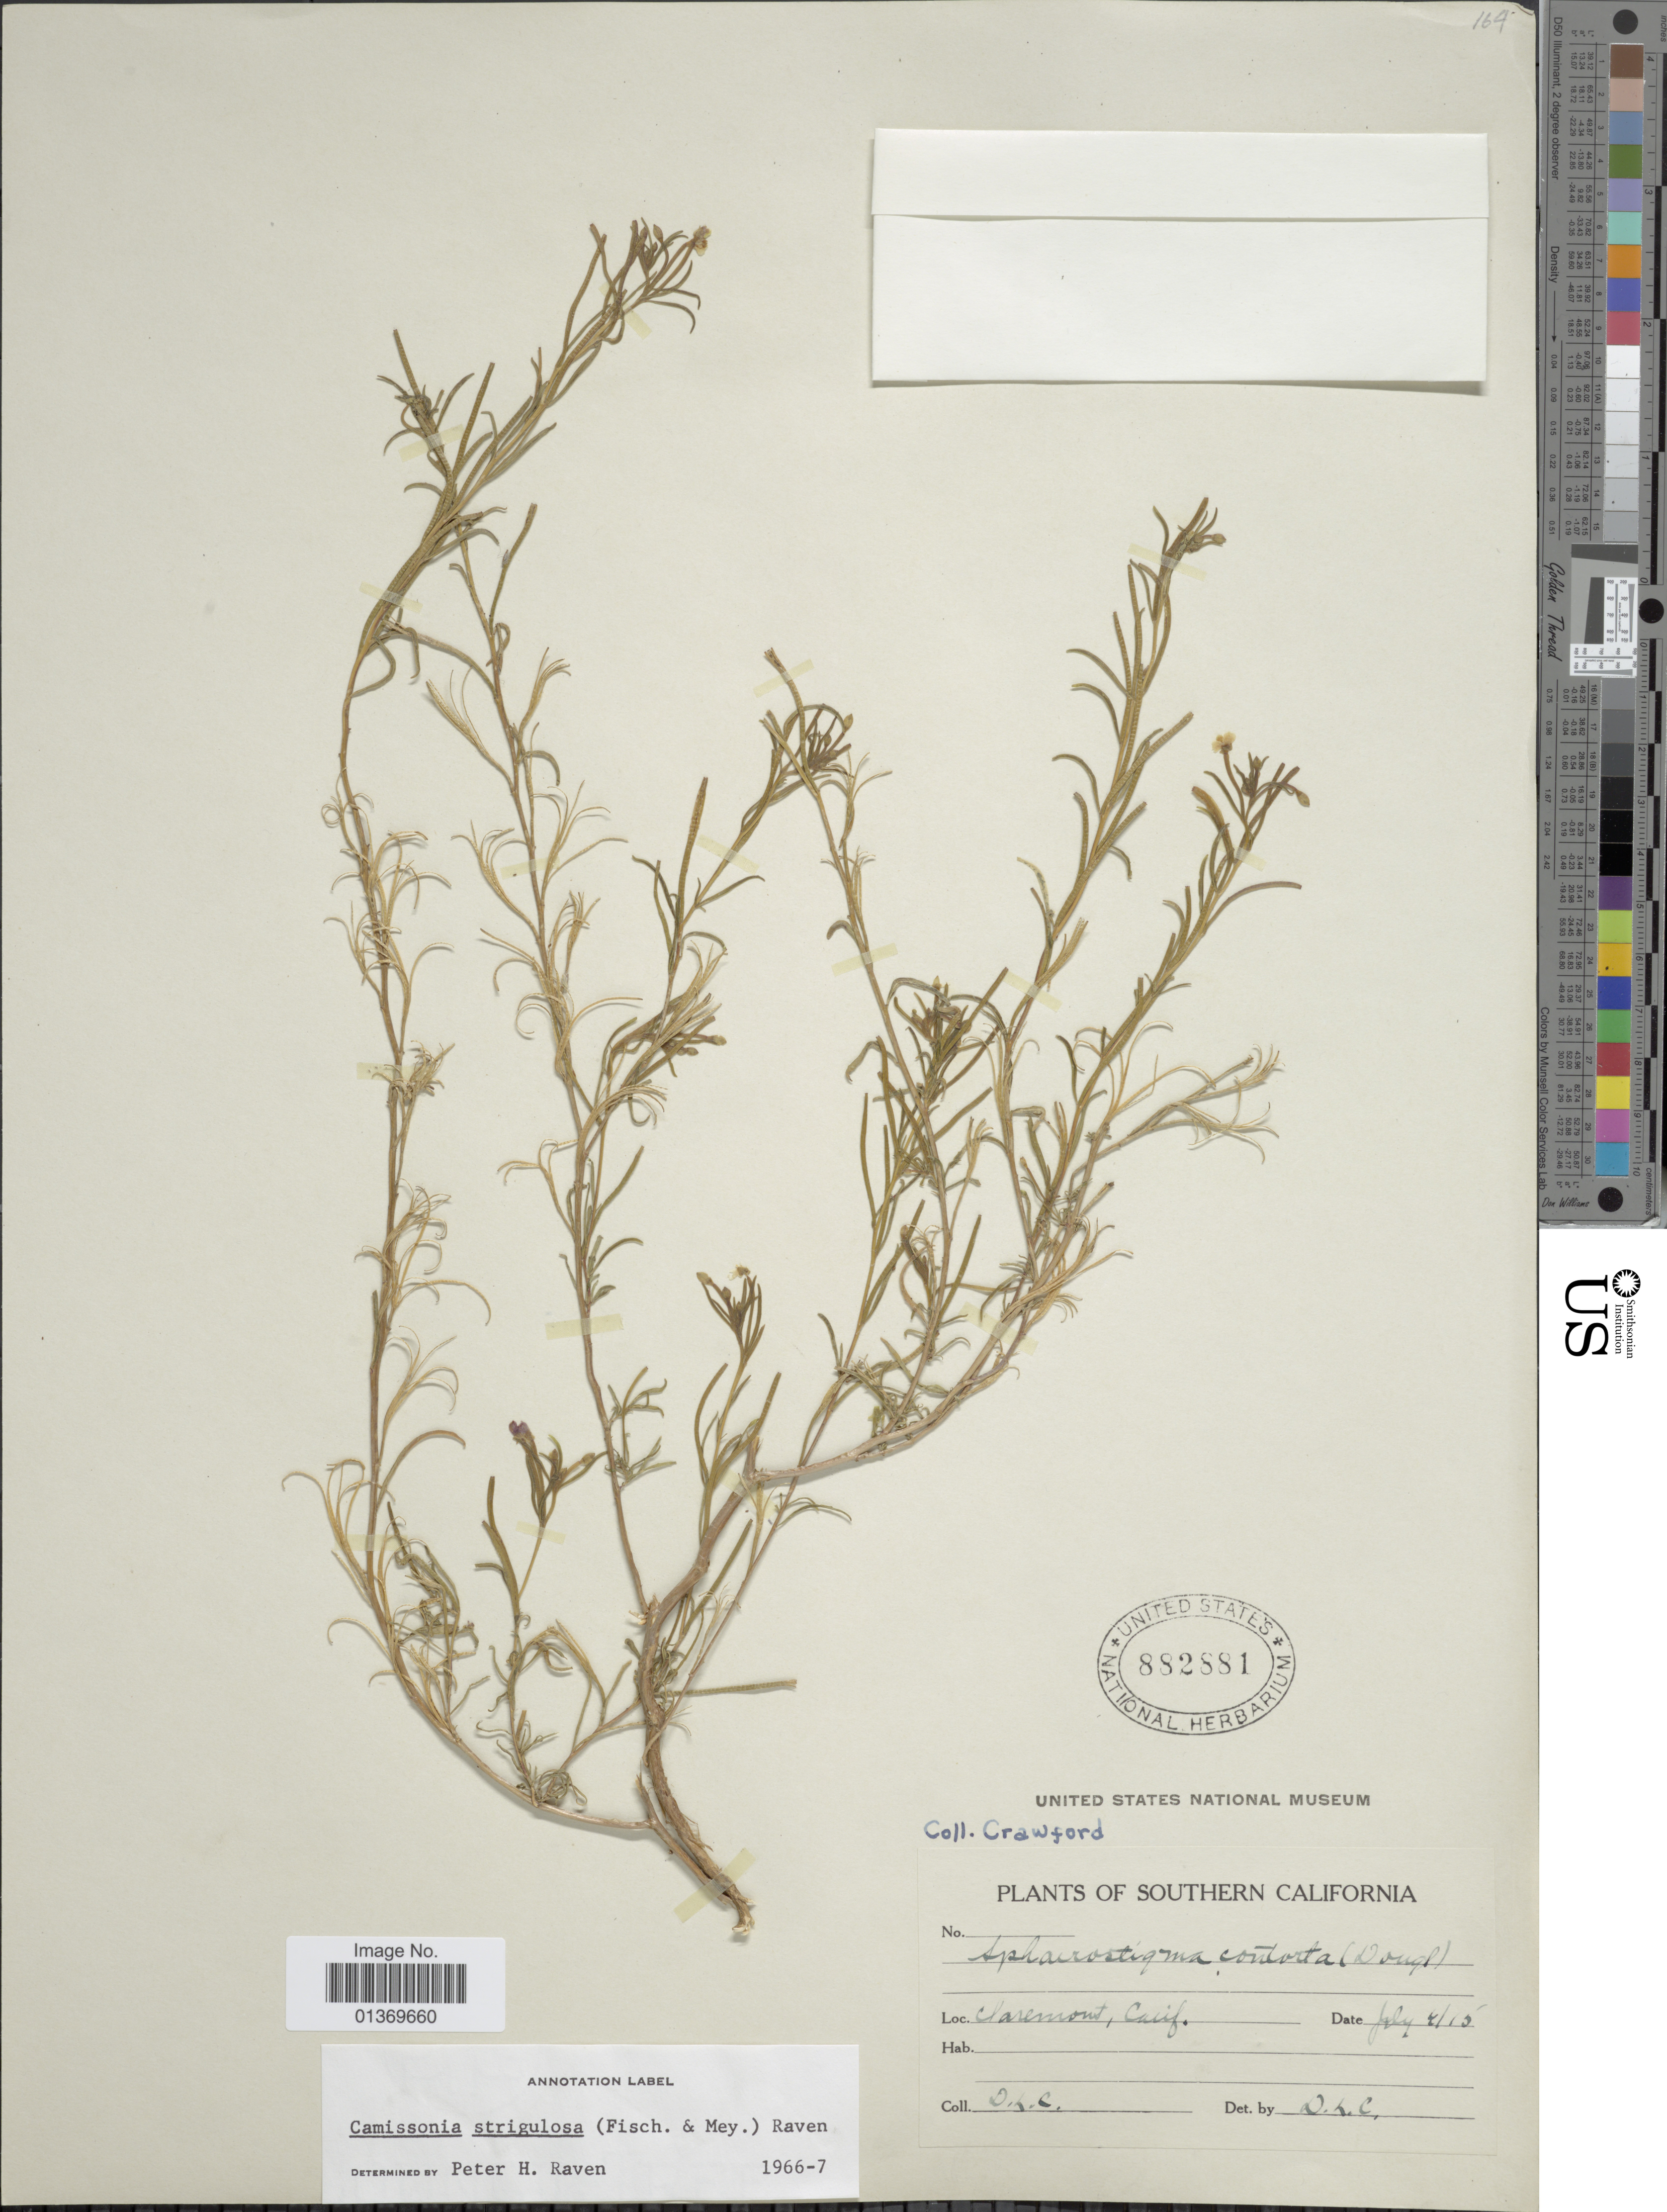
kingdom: Plantae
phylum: Tracheophyta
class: Magnoliopsida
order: Myrtales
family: Onagraceae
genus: Camissonia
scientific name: Camissonia strigulosa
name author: (Fisch. & C.A. Mey.) P.H. Raven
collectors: D. L. C.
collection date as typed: Transcribed d/m/y: 7/7/15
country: United States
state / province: California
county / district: Los Angeles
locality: Southern California, Claremont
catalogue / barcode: US 882881